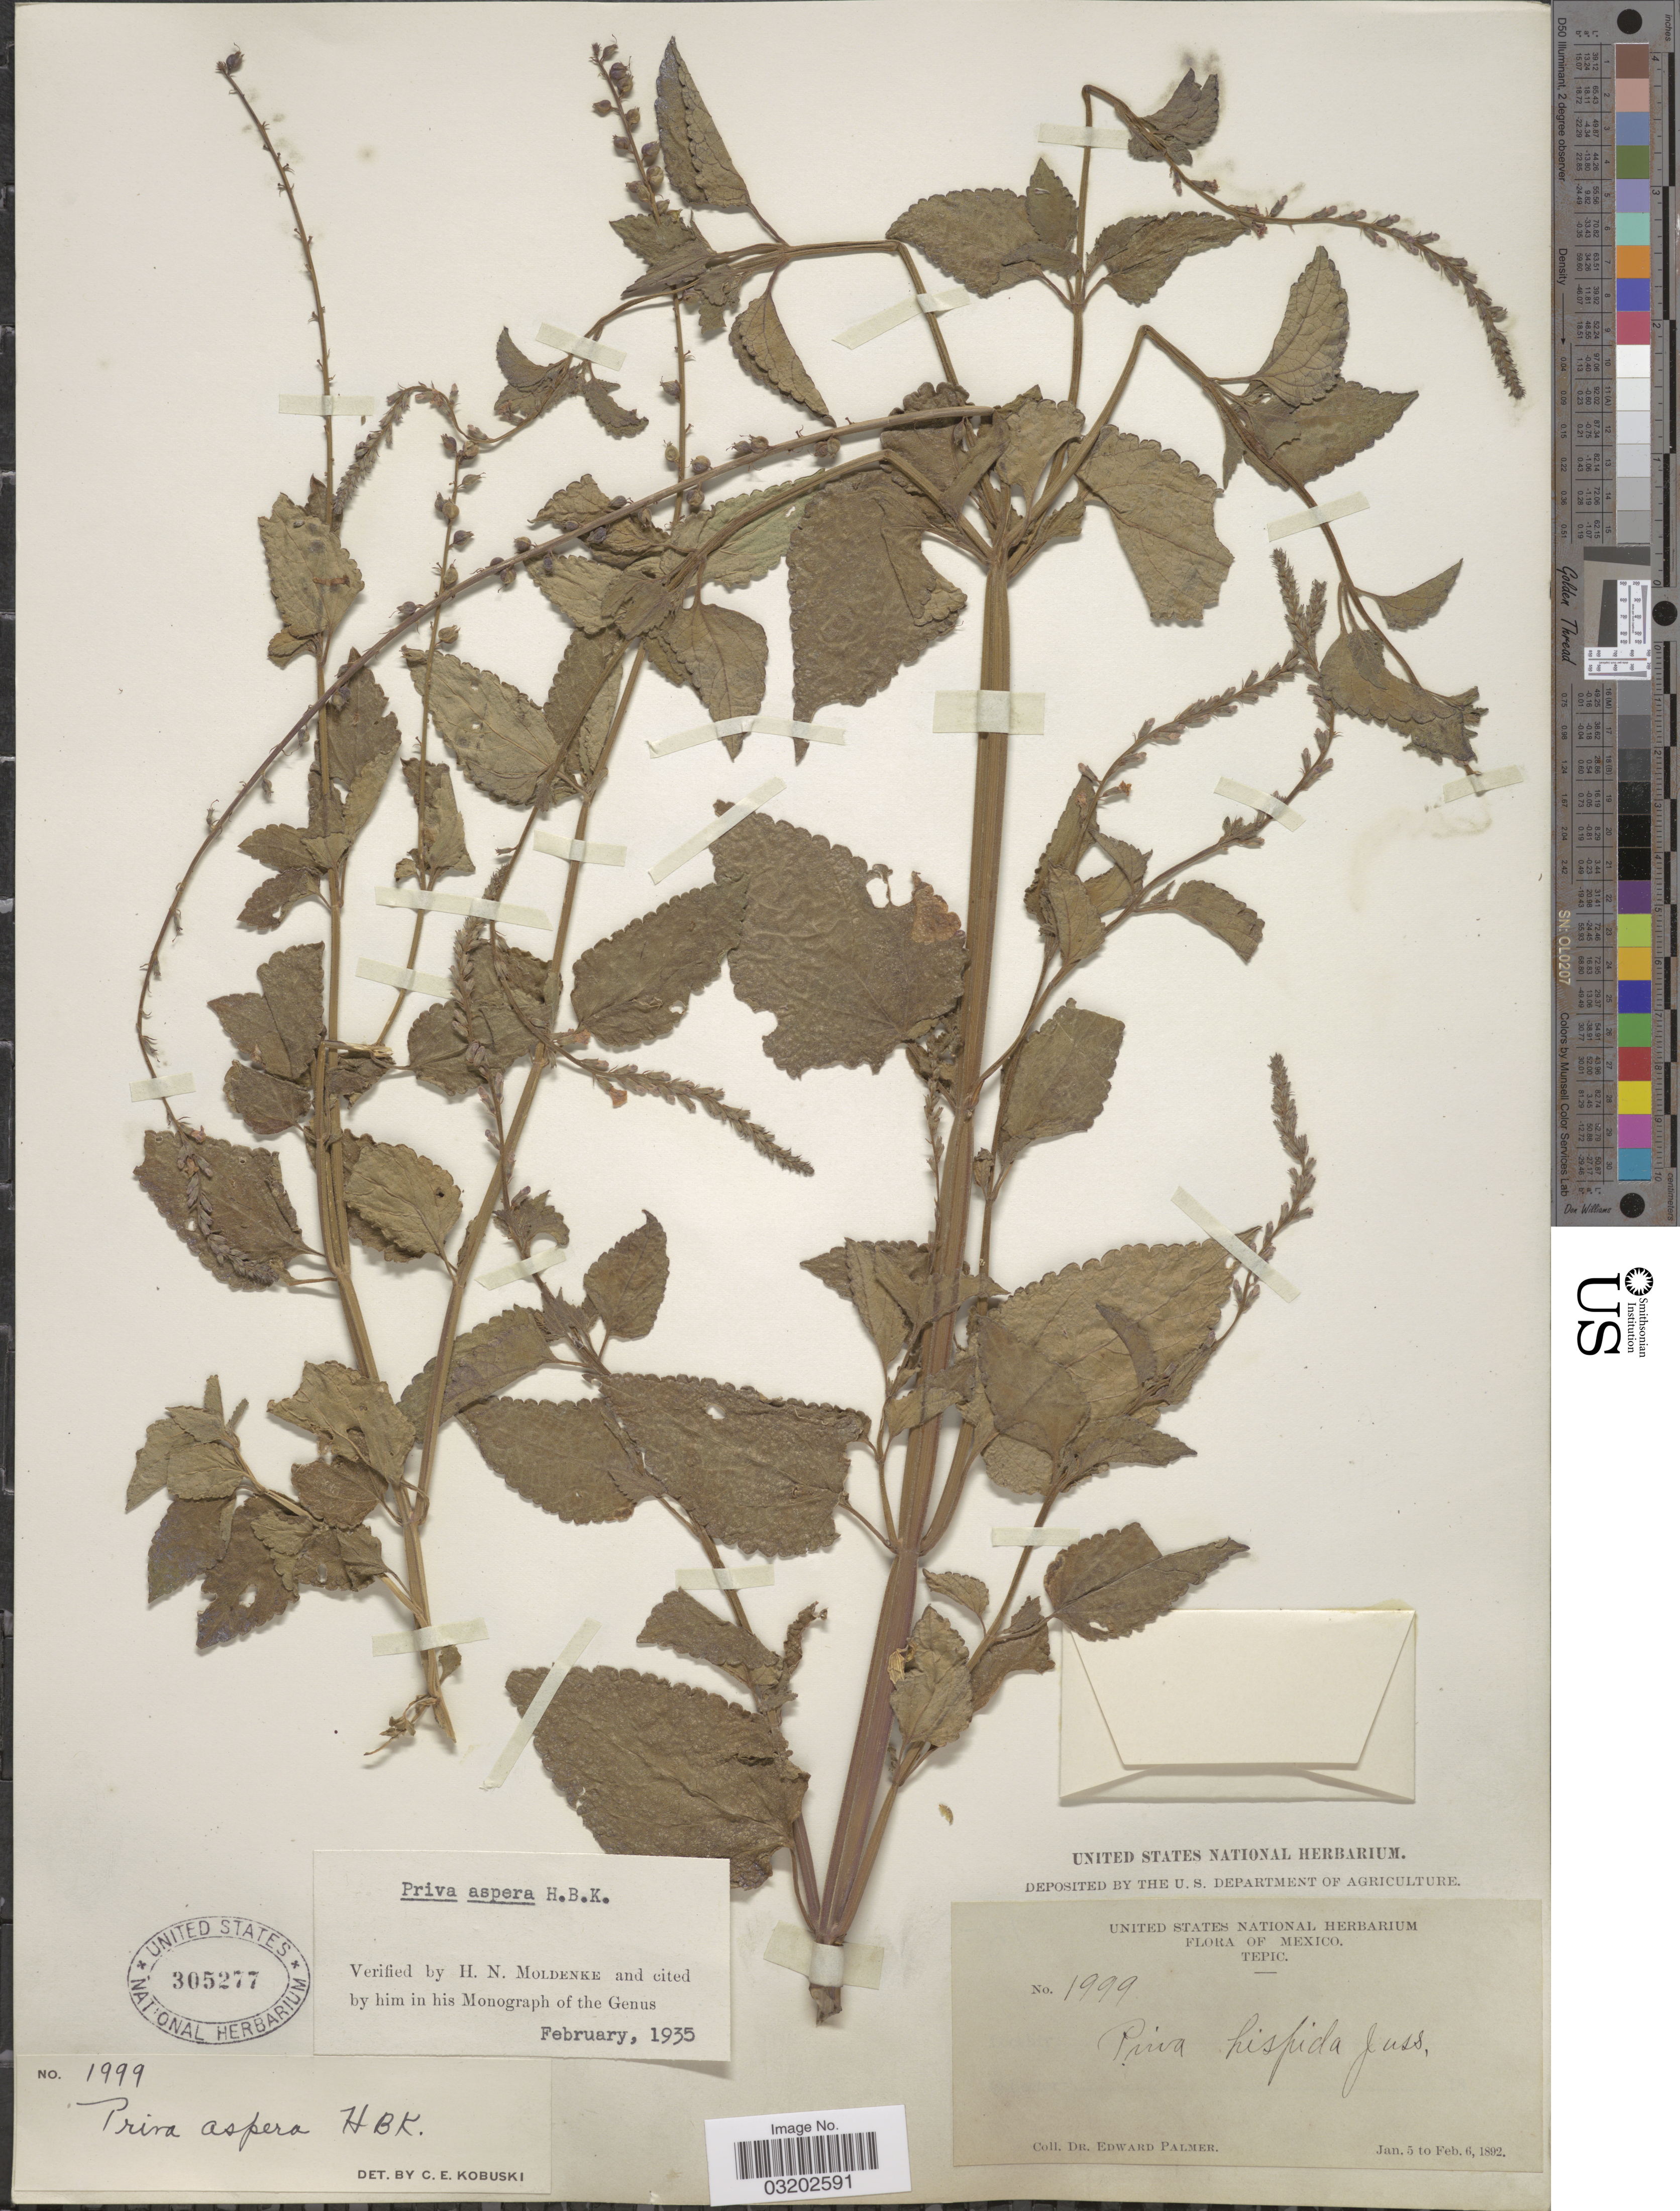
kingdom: Plantae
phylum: Tracheophyta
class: Magnoliopsida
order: Lamiales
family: Verbenaceae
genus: Priva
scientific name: Priva aspera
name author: Kunth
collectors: E. Palmer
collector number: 1999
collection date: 1892-01-05/1892-02-06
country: Mexico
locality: Tepic.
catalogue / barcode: US 305277